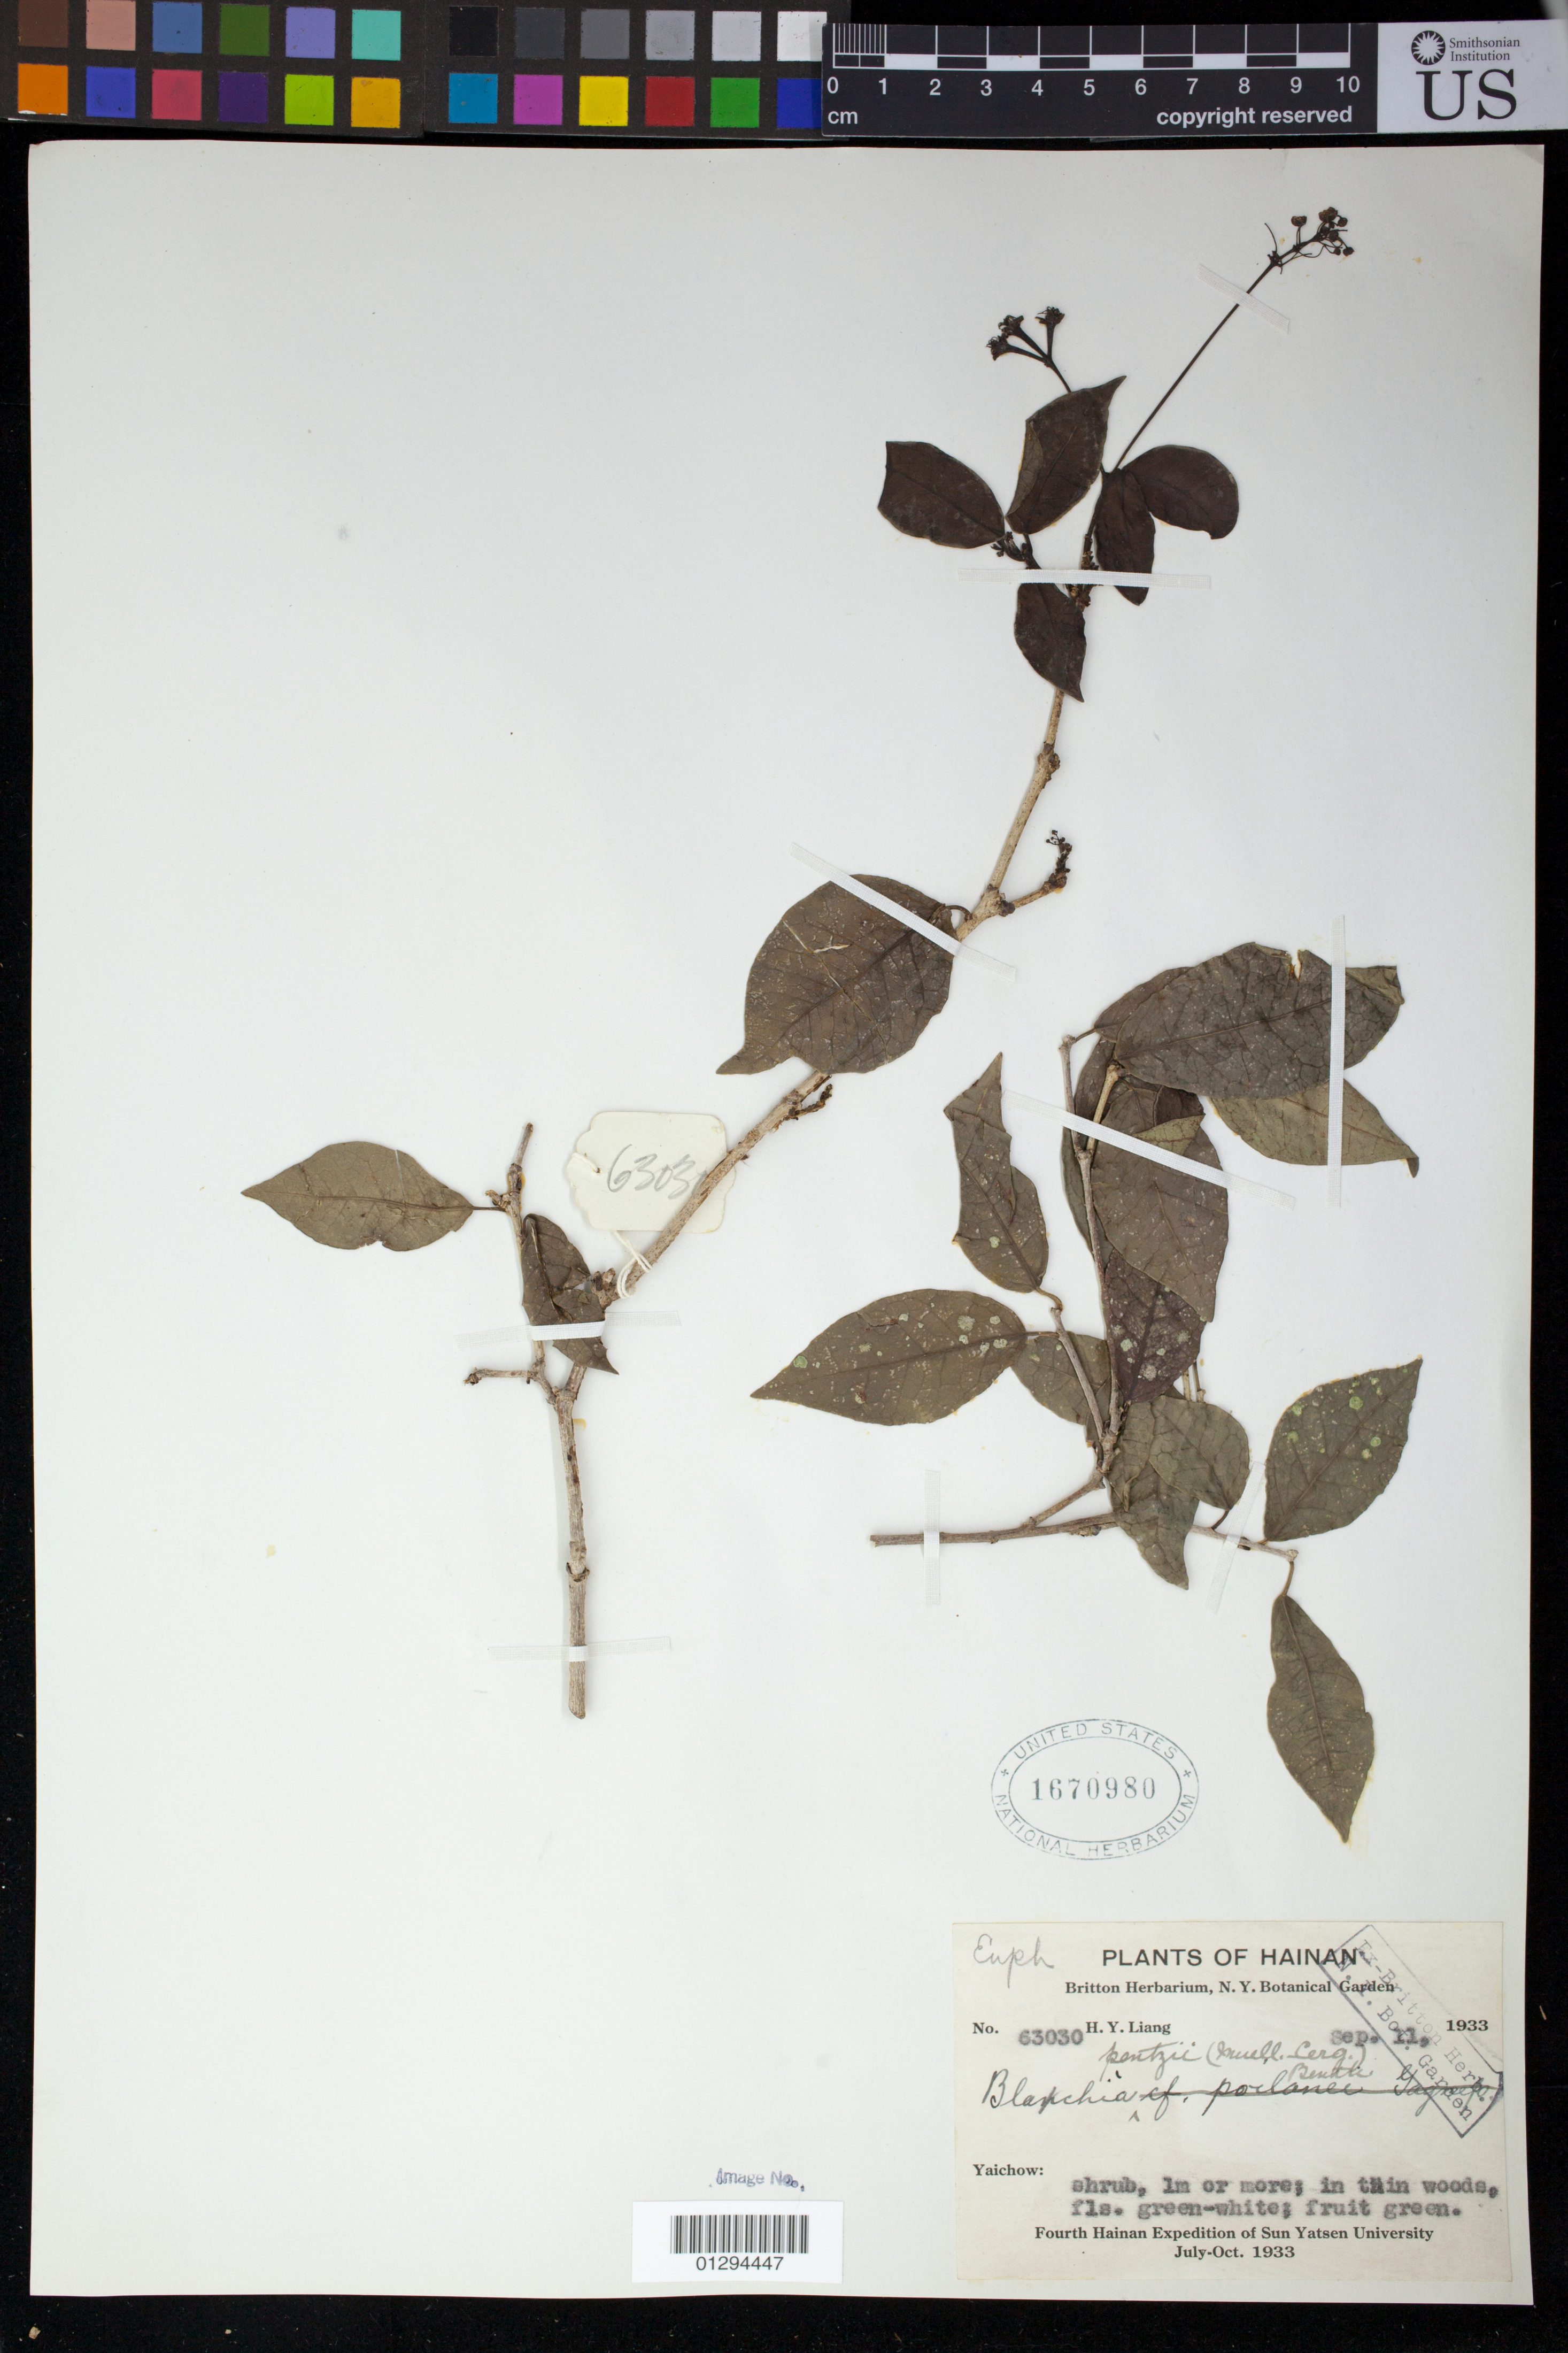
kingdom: Plantae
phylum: Tracheophyta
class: Magnoliopsida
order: Malpighiales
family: Euphorbiaceae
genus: Blachia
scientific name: Blachia pentzii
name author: (Müll. Arg.) Benth.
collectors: H. Y. Liang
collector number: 63030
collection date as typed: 11 Sep 1933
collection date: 1933-09-11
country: China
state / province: Hainan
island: Hainan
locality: Yaichow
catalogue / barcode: US 1670980